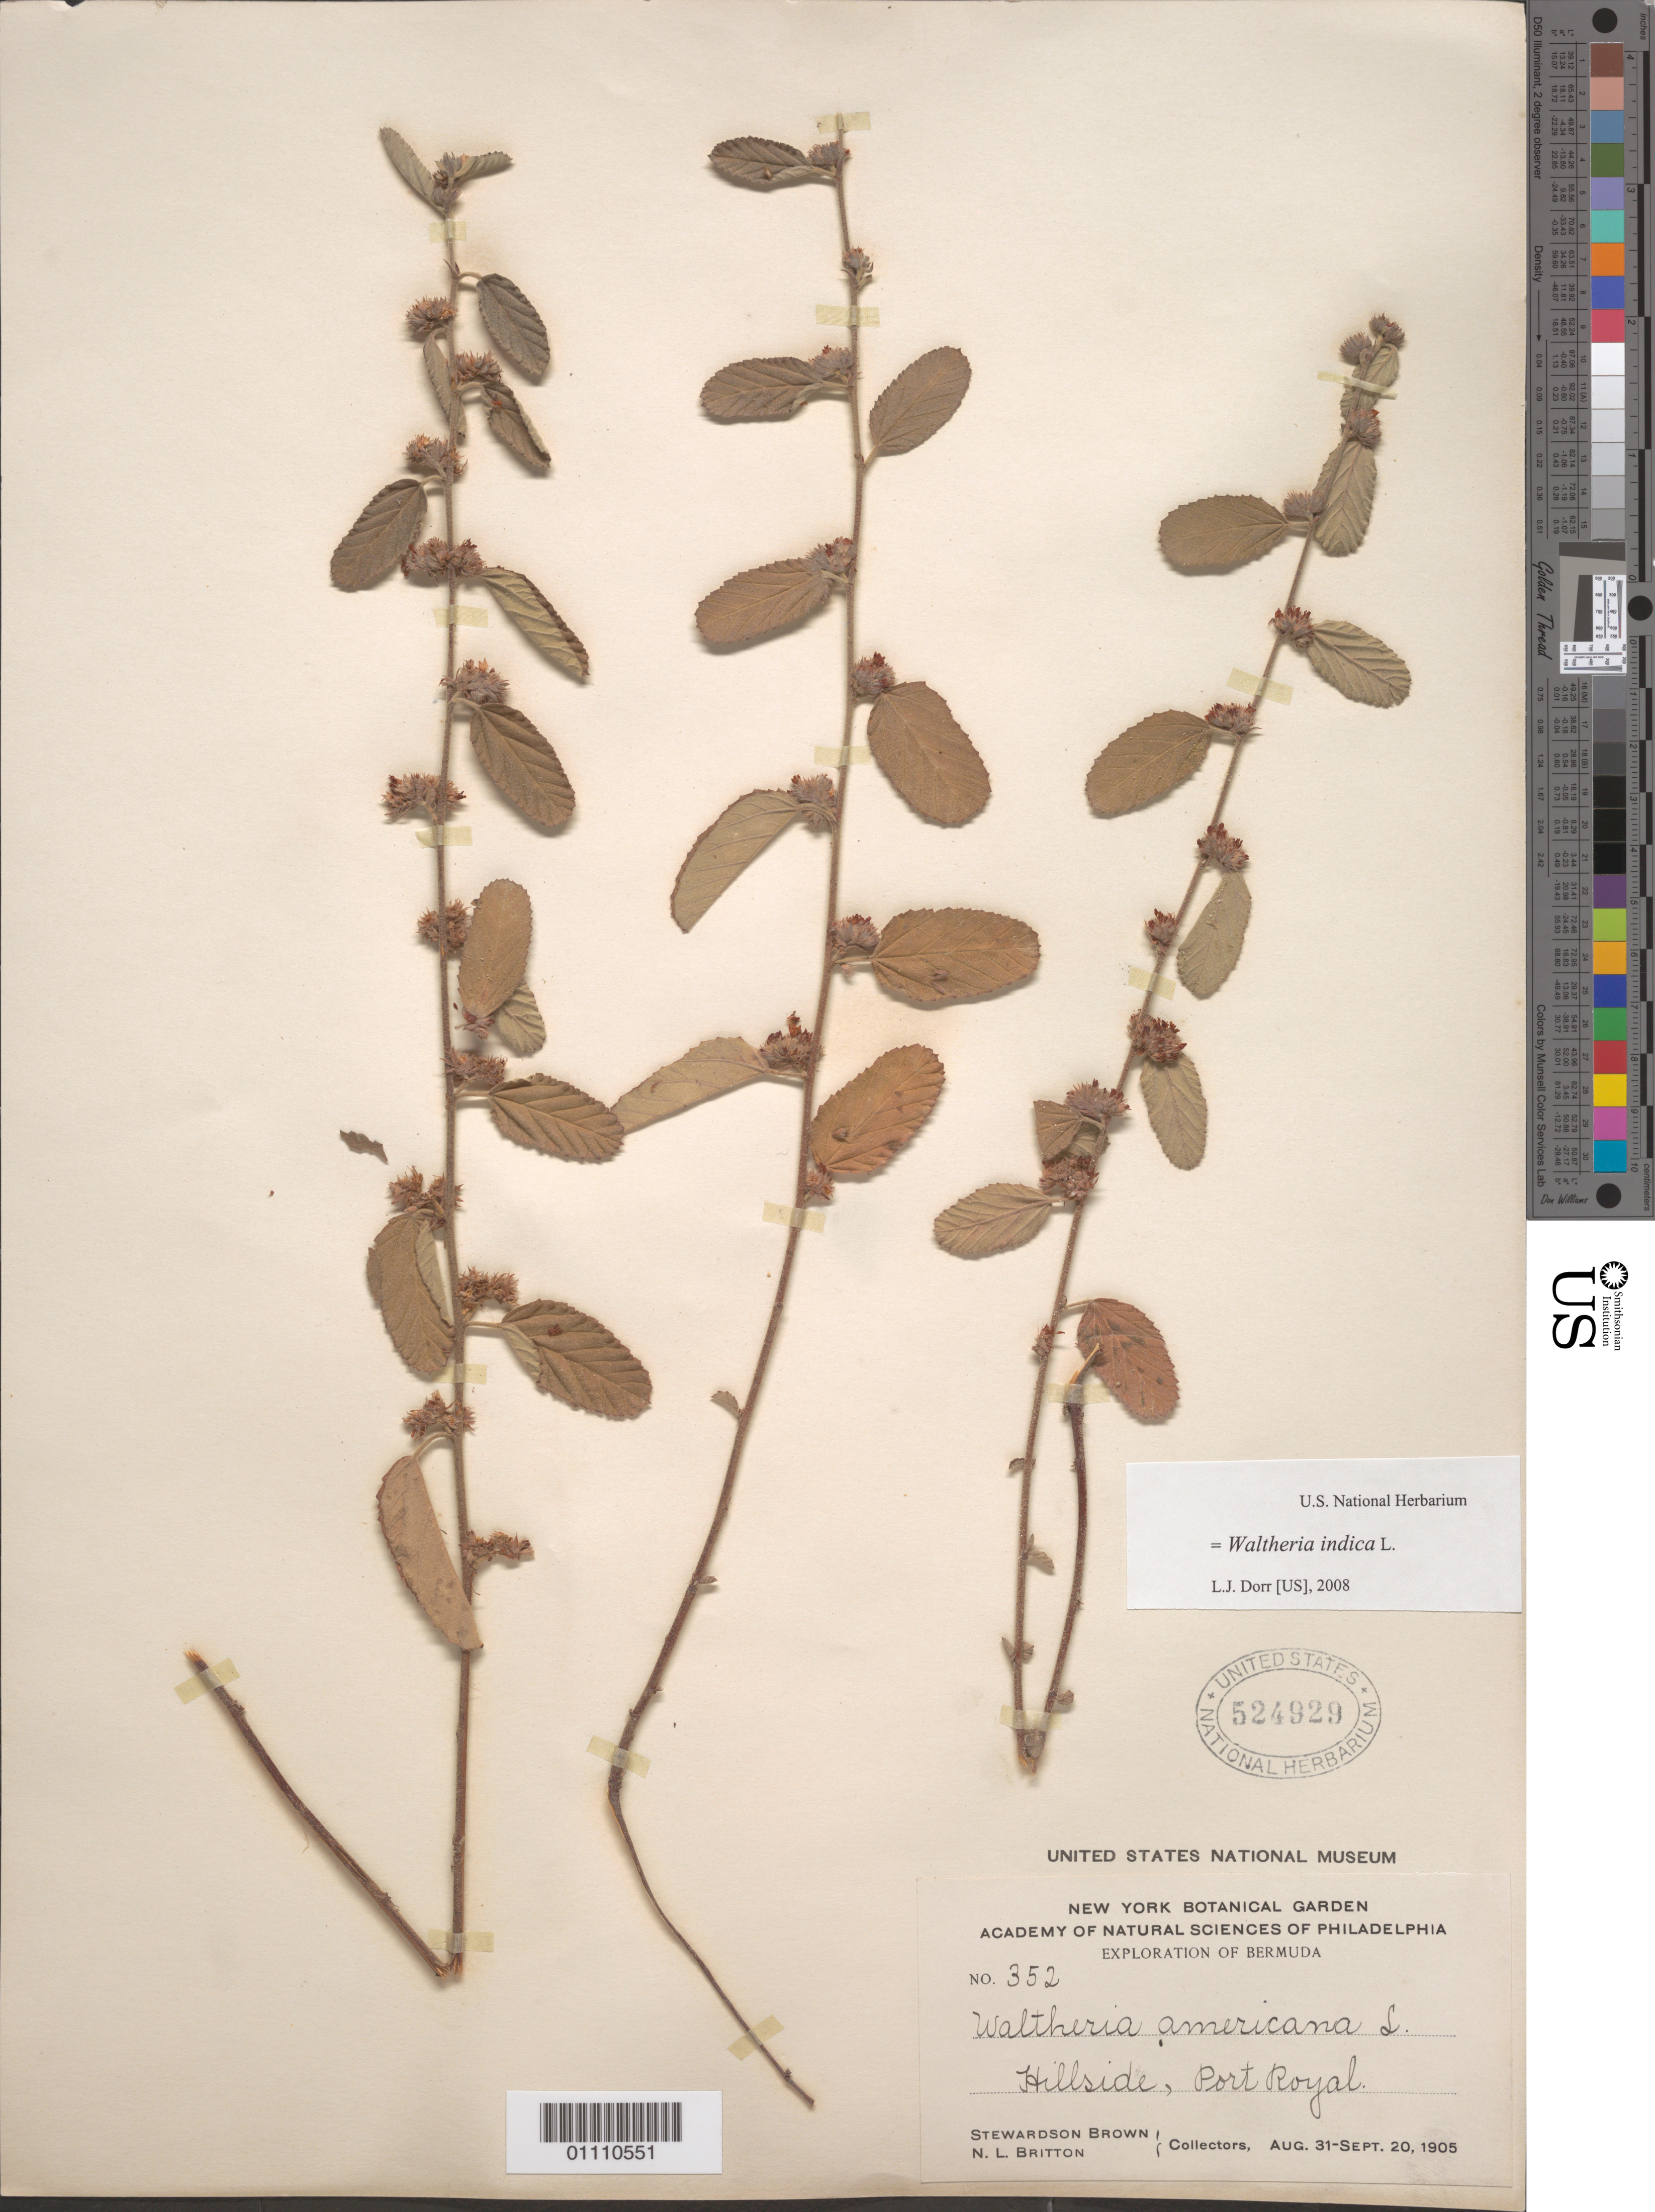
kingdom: Plantae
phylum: Tracheophyta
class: Magnoliopsida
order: Malvales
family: Malvaceae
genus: Waltheria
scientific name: Waltheria indica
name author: L.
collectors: S. Brown & N. Britton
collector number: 352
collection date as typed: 31 Aug 1905 to 20 Sep 1905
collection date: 1905-08-31/1905-09-20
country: Bermuda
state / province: Southampton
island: Bermuda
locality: Hillside, Port Royal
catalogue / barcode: US 524929